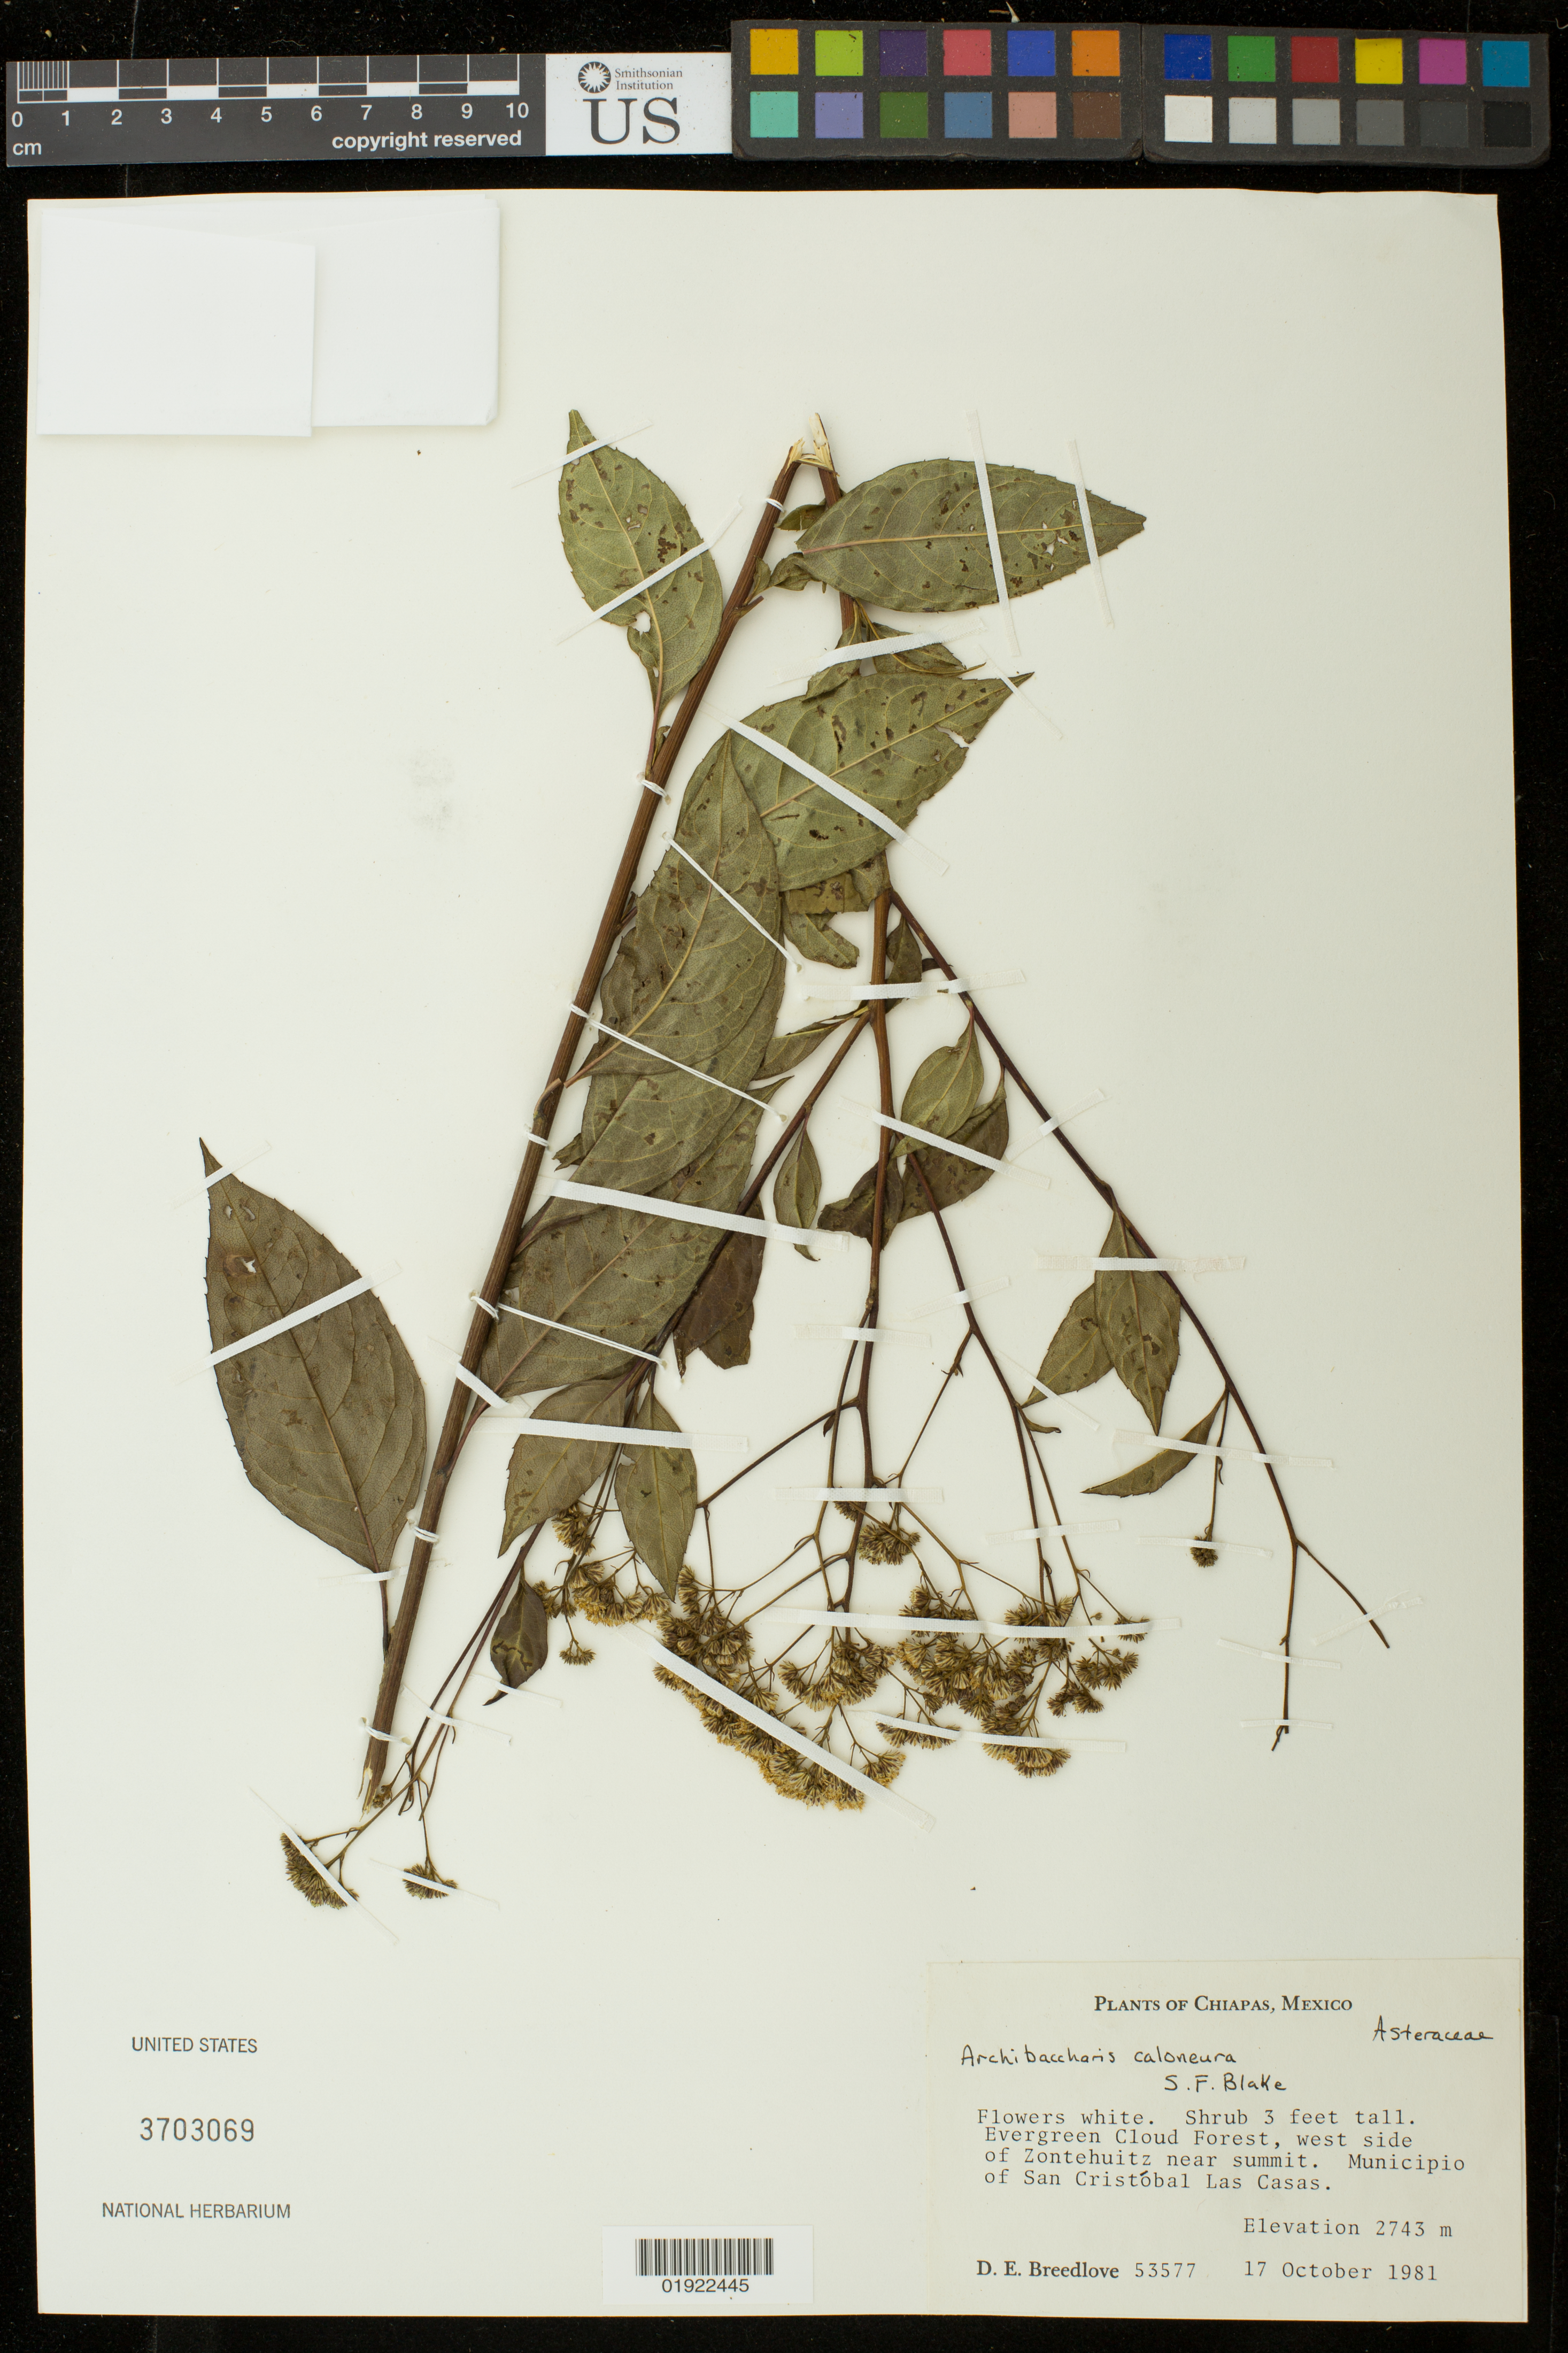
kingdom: Plantae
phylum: Tracheophyta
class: Magnoliopsida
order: Asterales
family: Asteraceae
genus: Archibaccharis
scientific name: Archibaccharis caloneura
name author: S.F. Blake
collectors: D. E. Breedlove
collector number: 53577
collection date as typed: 17 October 1981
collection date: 1981-10-17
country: Mexico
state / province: Chiapas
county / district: San Cristóbal de las Casas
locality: west side of Zontehuitz near summit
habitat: evergreen cloud forest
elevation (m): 2743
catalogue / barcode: US 3703069